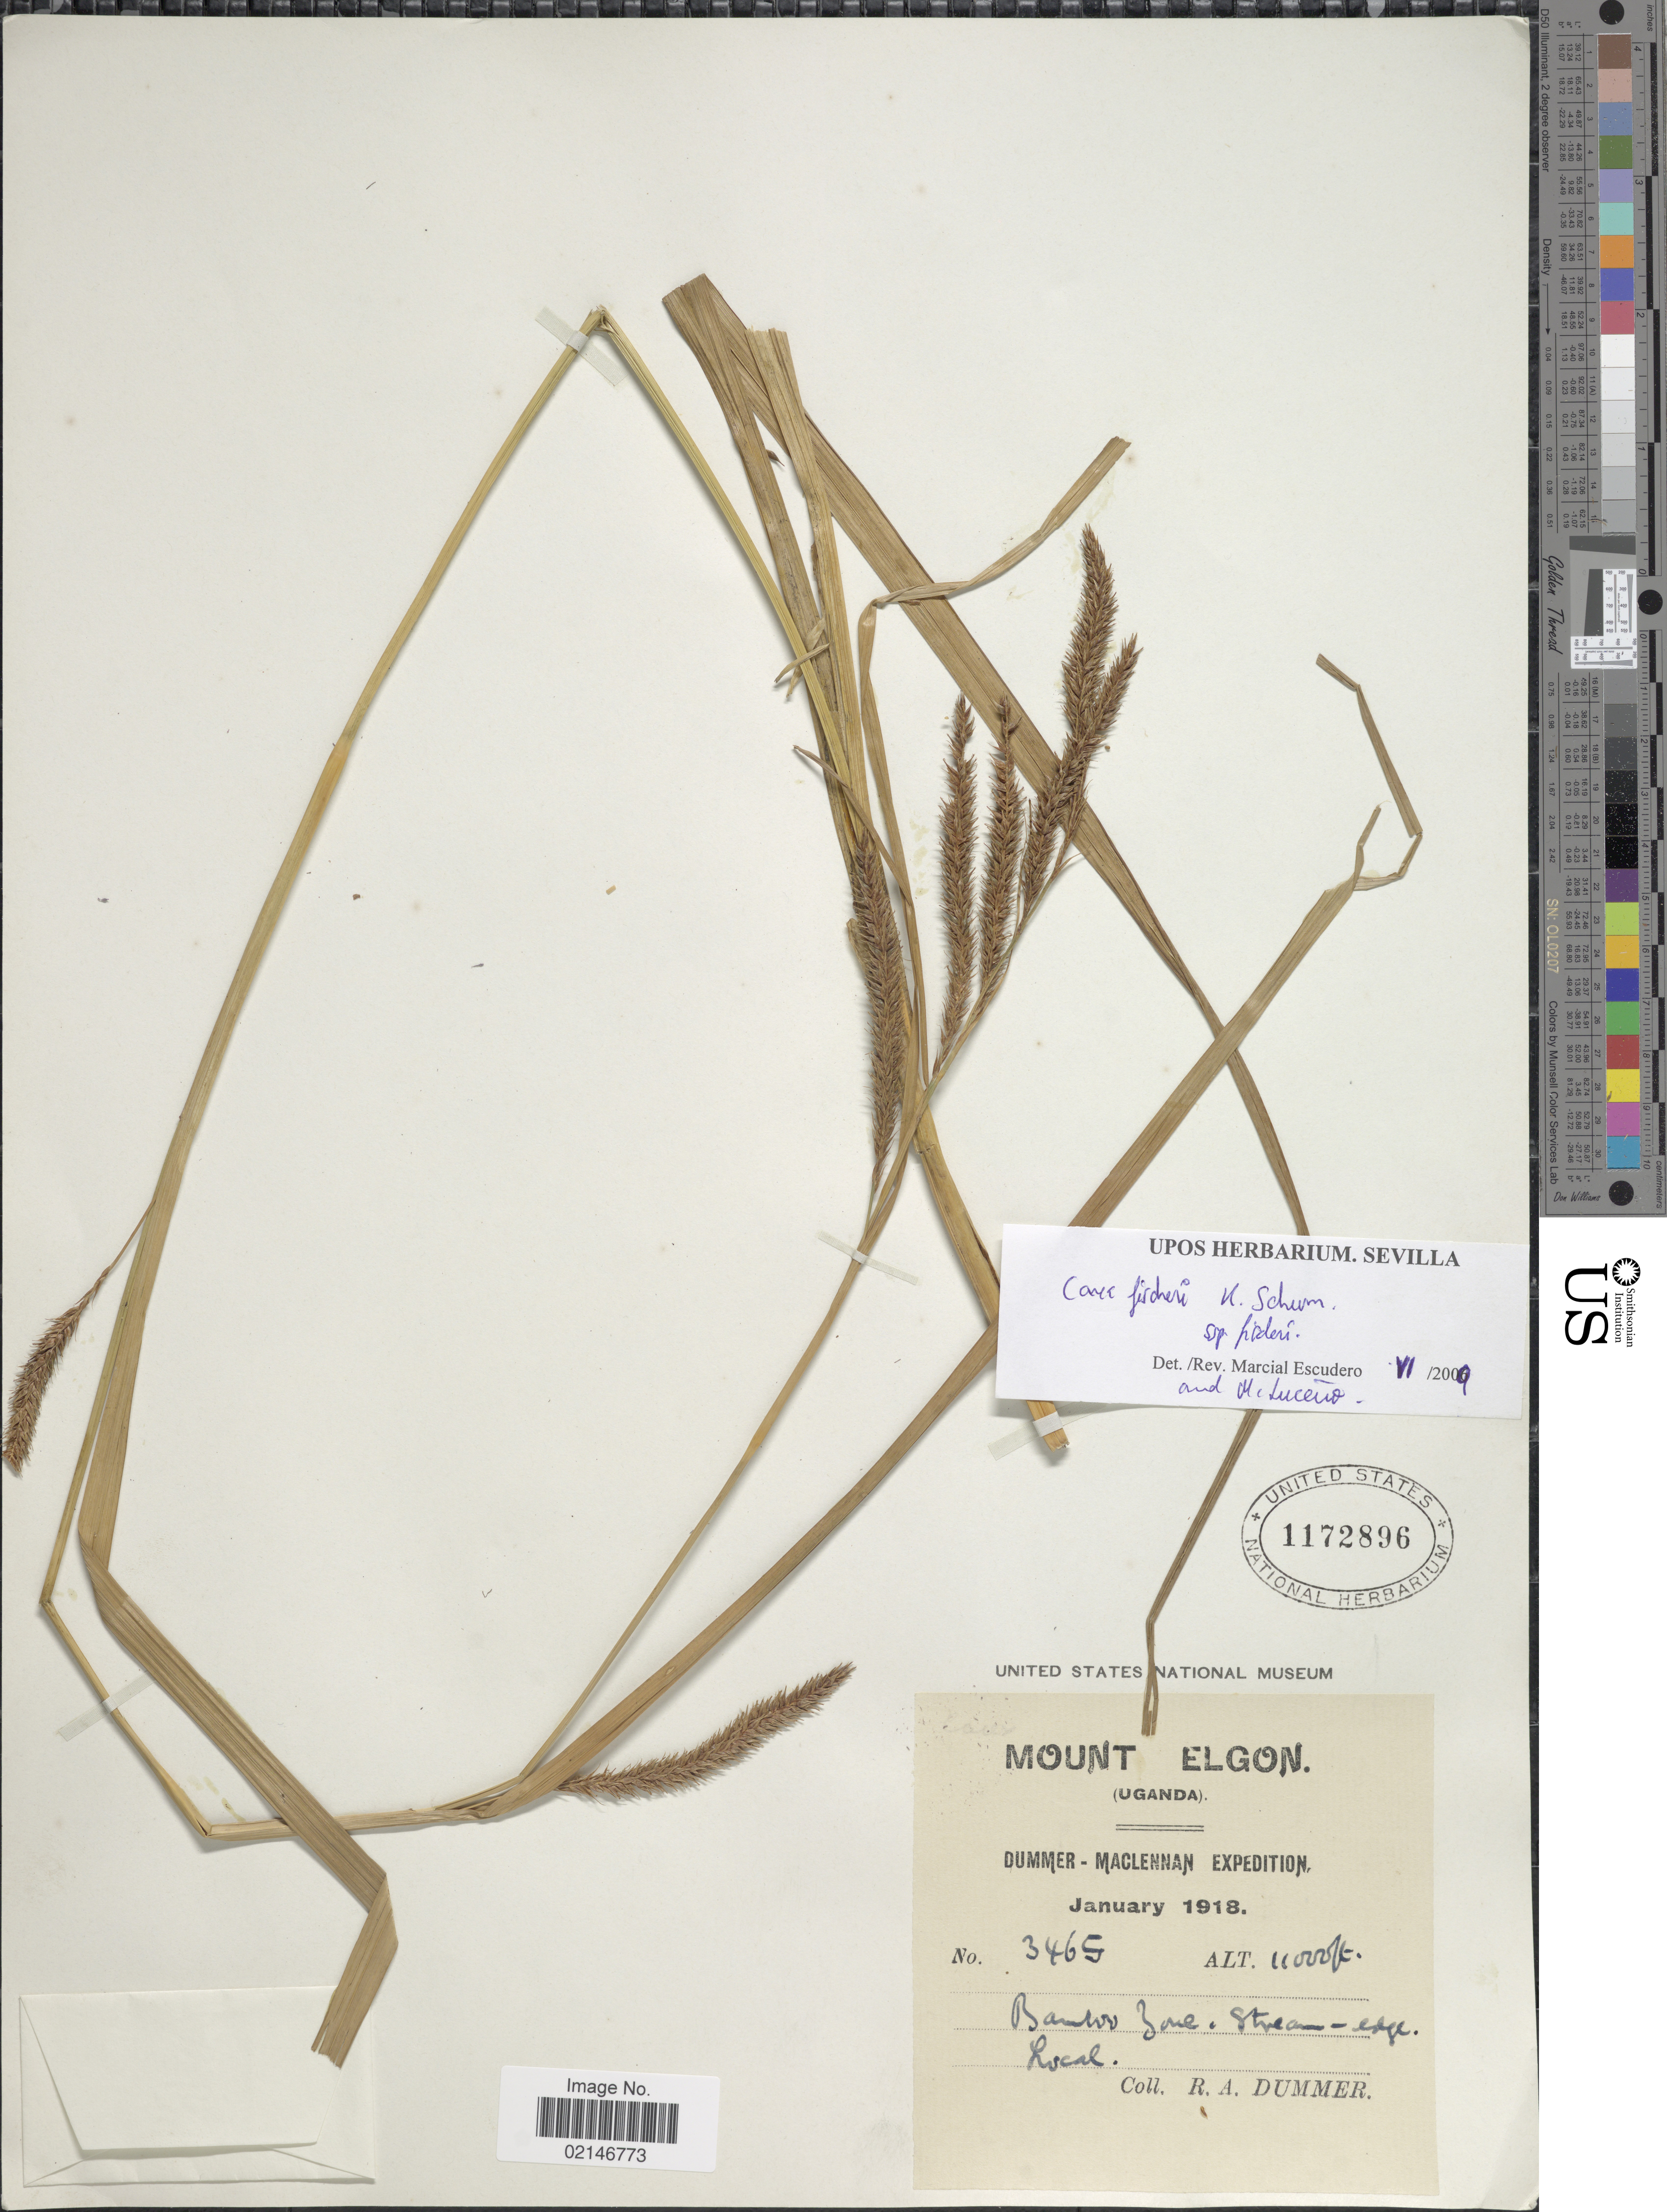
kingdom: Plantae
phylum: Tracheophyta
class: Liliopsida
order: Poales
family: Cyperaceae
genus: Carex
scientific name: Carex fischeri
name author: K. Schum.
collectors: R. Dümmer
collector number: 3465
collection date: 1918-01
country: Uganda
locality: Mount Elgon, Bamboo Zone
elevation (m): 3353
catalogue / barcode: US 1172896